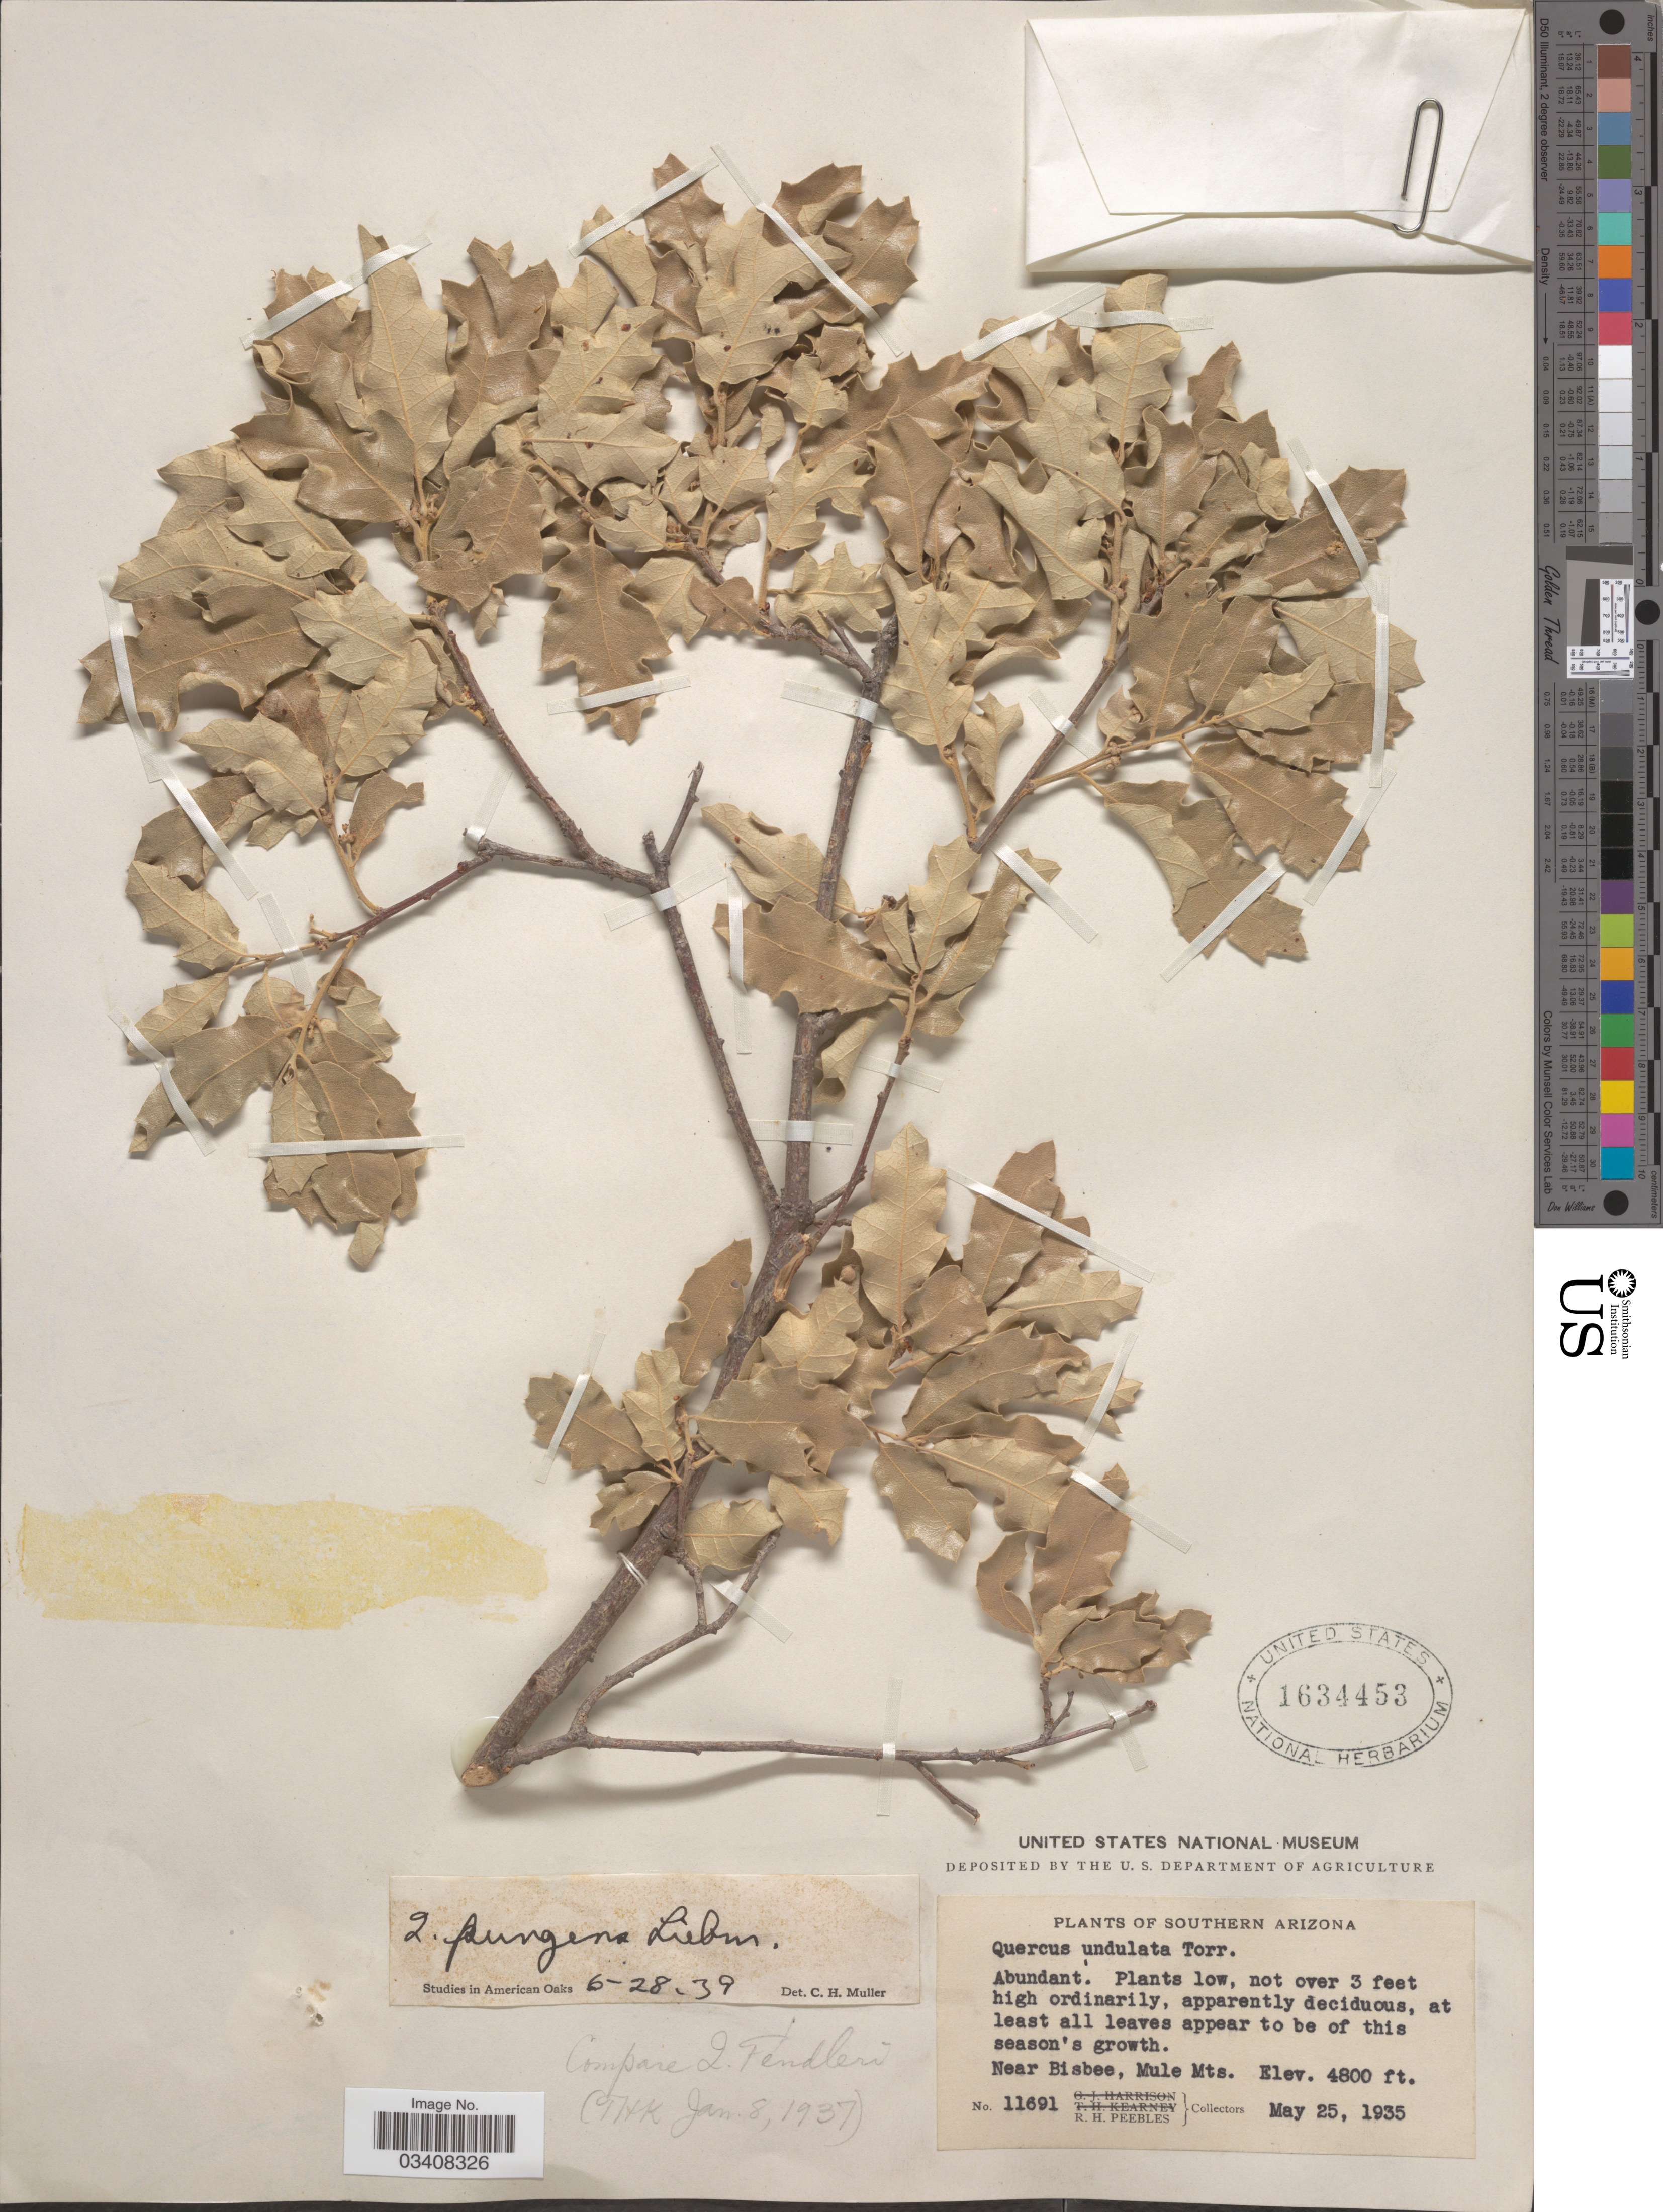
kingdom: Plantae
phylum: Tracheophyta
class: Magnoliopsida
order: Fagales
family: Fagaceae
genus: Quercus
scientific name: Quercus pungens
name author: Liebm.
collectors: R. H. Peebles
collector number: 11691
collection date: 1935-05-25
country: United States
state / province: Arizona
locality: Southern Arizona. Near Bisbee, Mule Mts.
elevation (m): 1463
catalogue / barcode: US 1634453